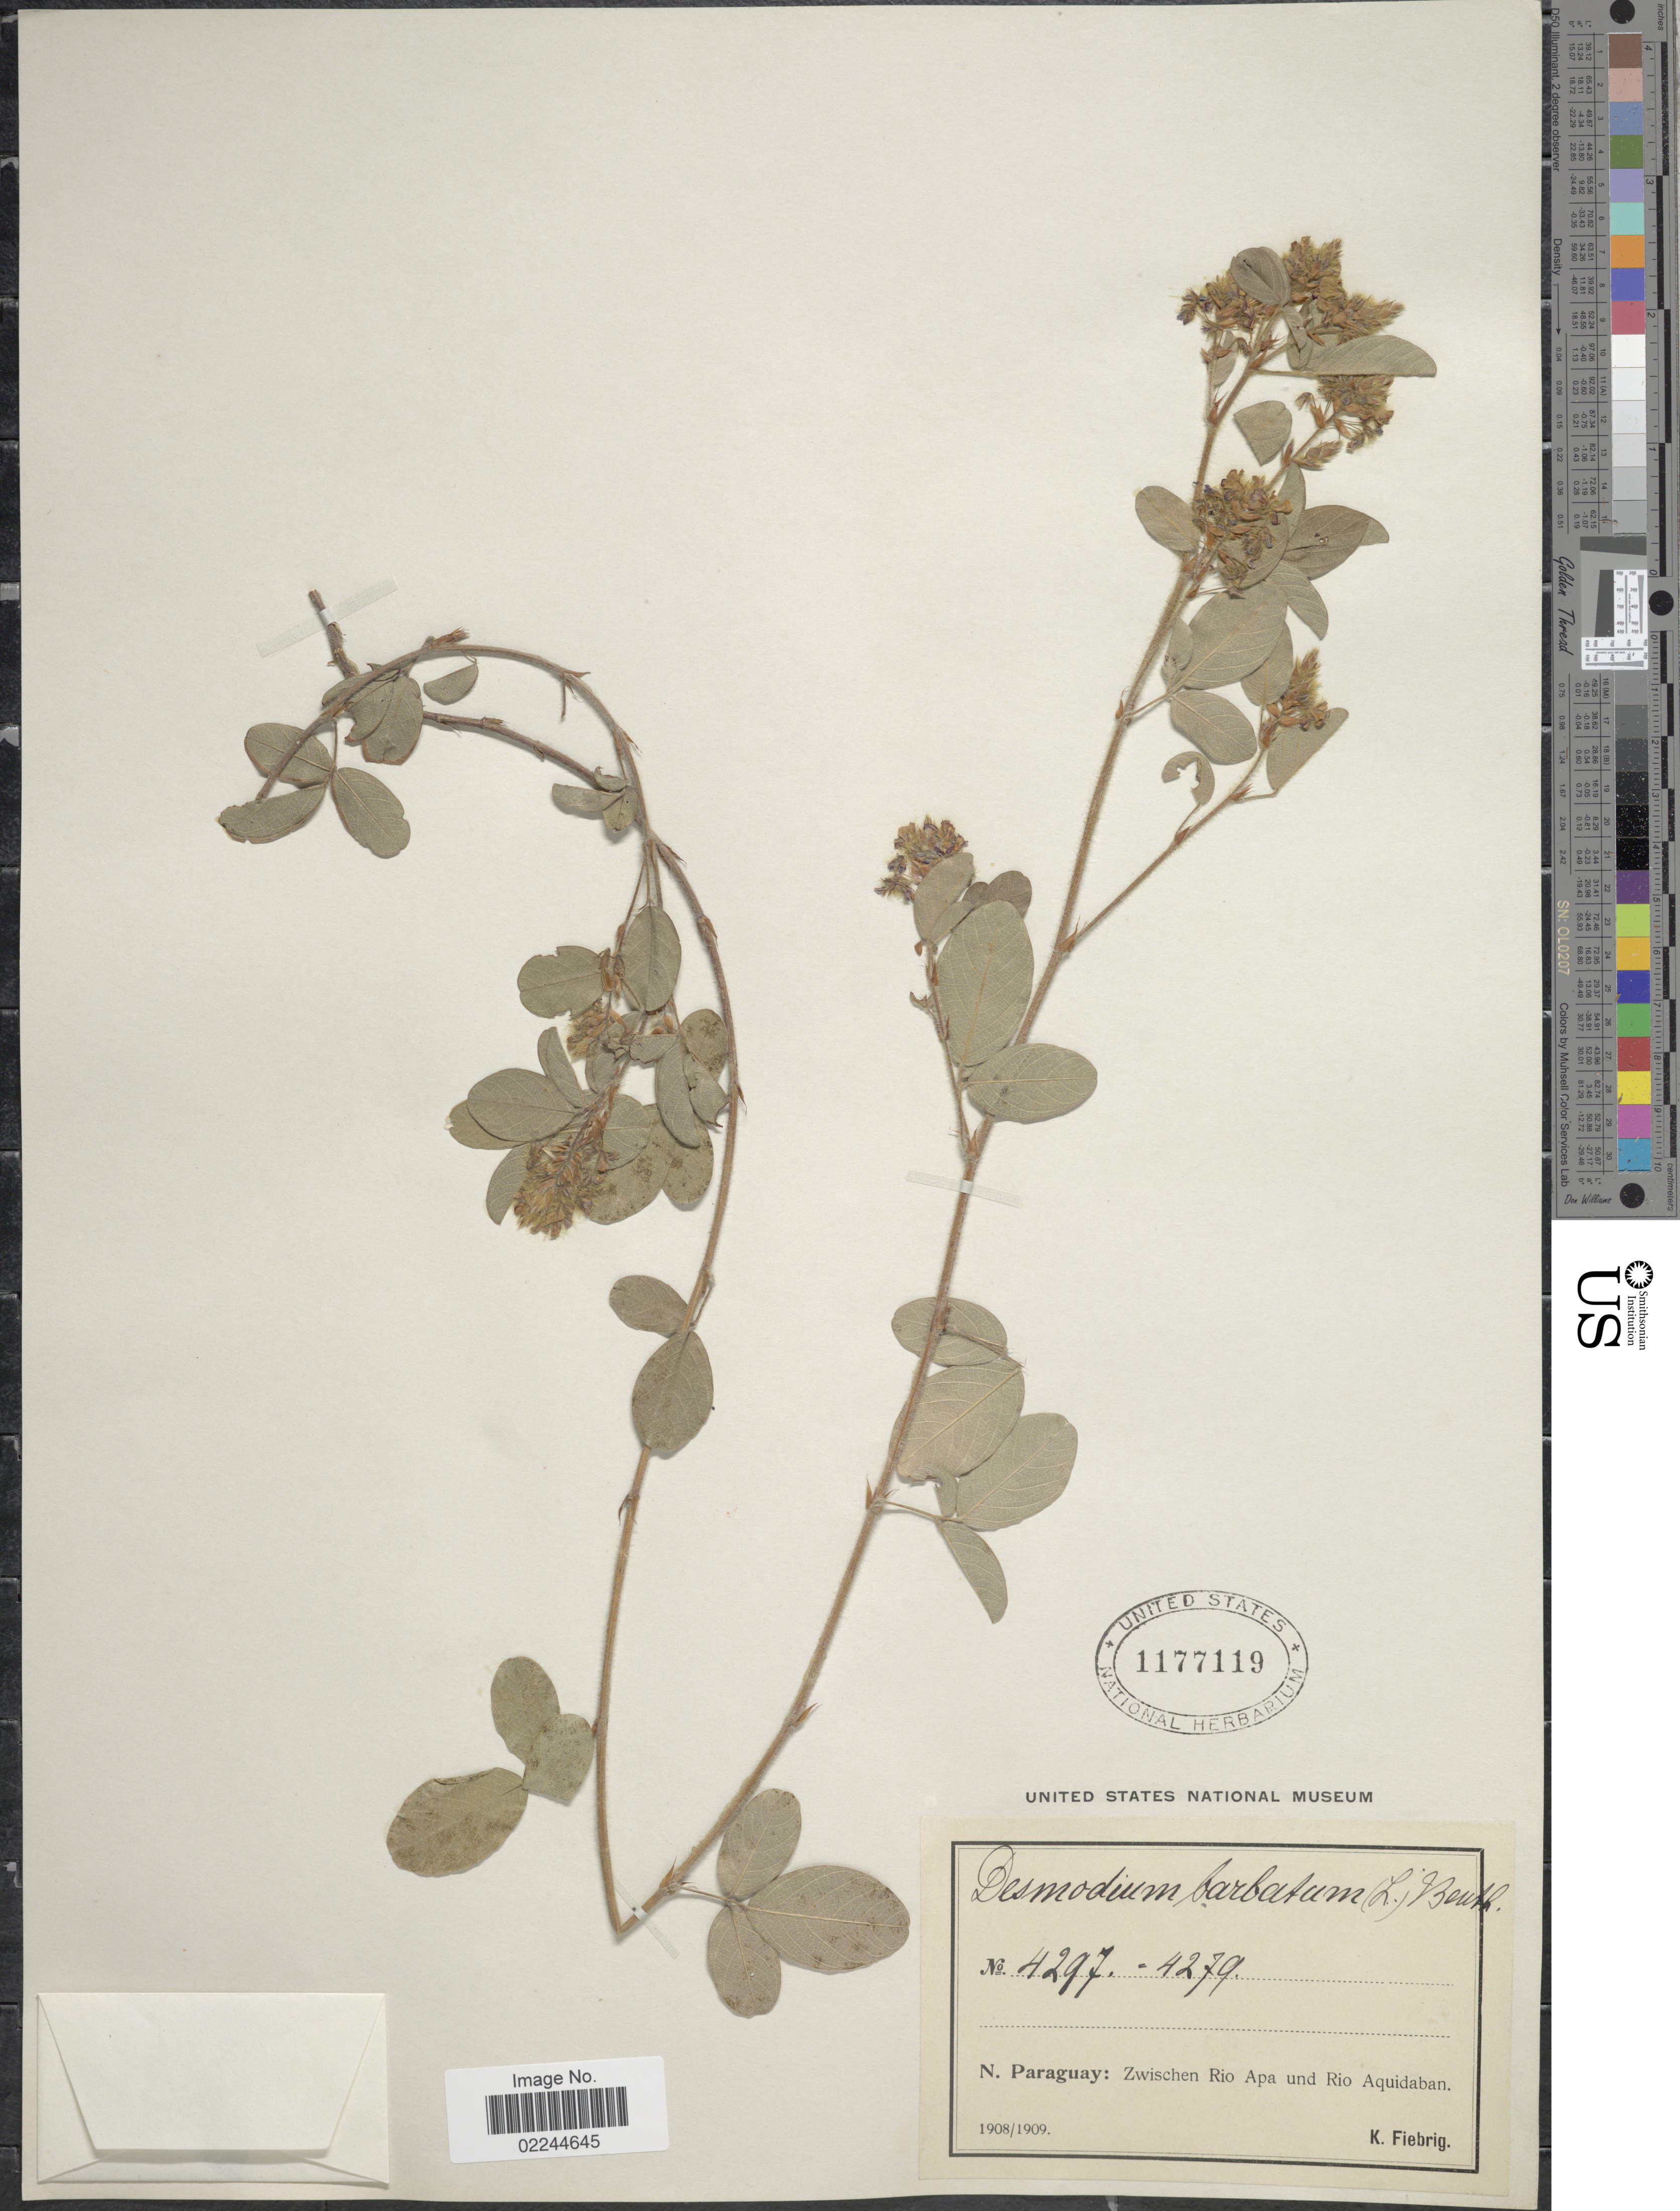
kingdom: Plantae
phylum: Tracheophyta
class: Magnoliopsida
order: Fabales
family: Fabaceae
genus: Grona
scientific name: Grona barbata var. barbata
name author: (L.) H. Ohashi & K. Ohashi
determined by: Strong, Mark T., (BOT), Smithsonian Institution - National Museum of Natural History (UNITED STATES)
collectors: K. Fiebrig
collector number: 4297-4279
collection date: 1908/1909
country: Paraguay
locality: N. Paraguay: Zwischen Rio Apa und Rio Aquidaban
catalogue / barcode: US 1177119